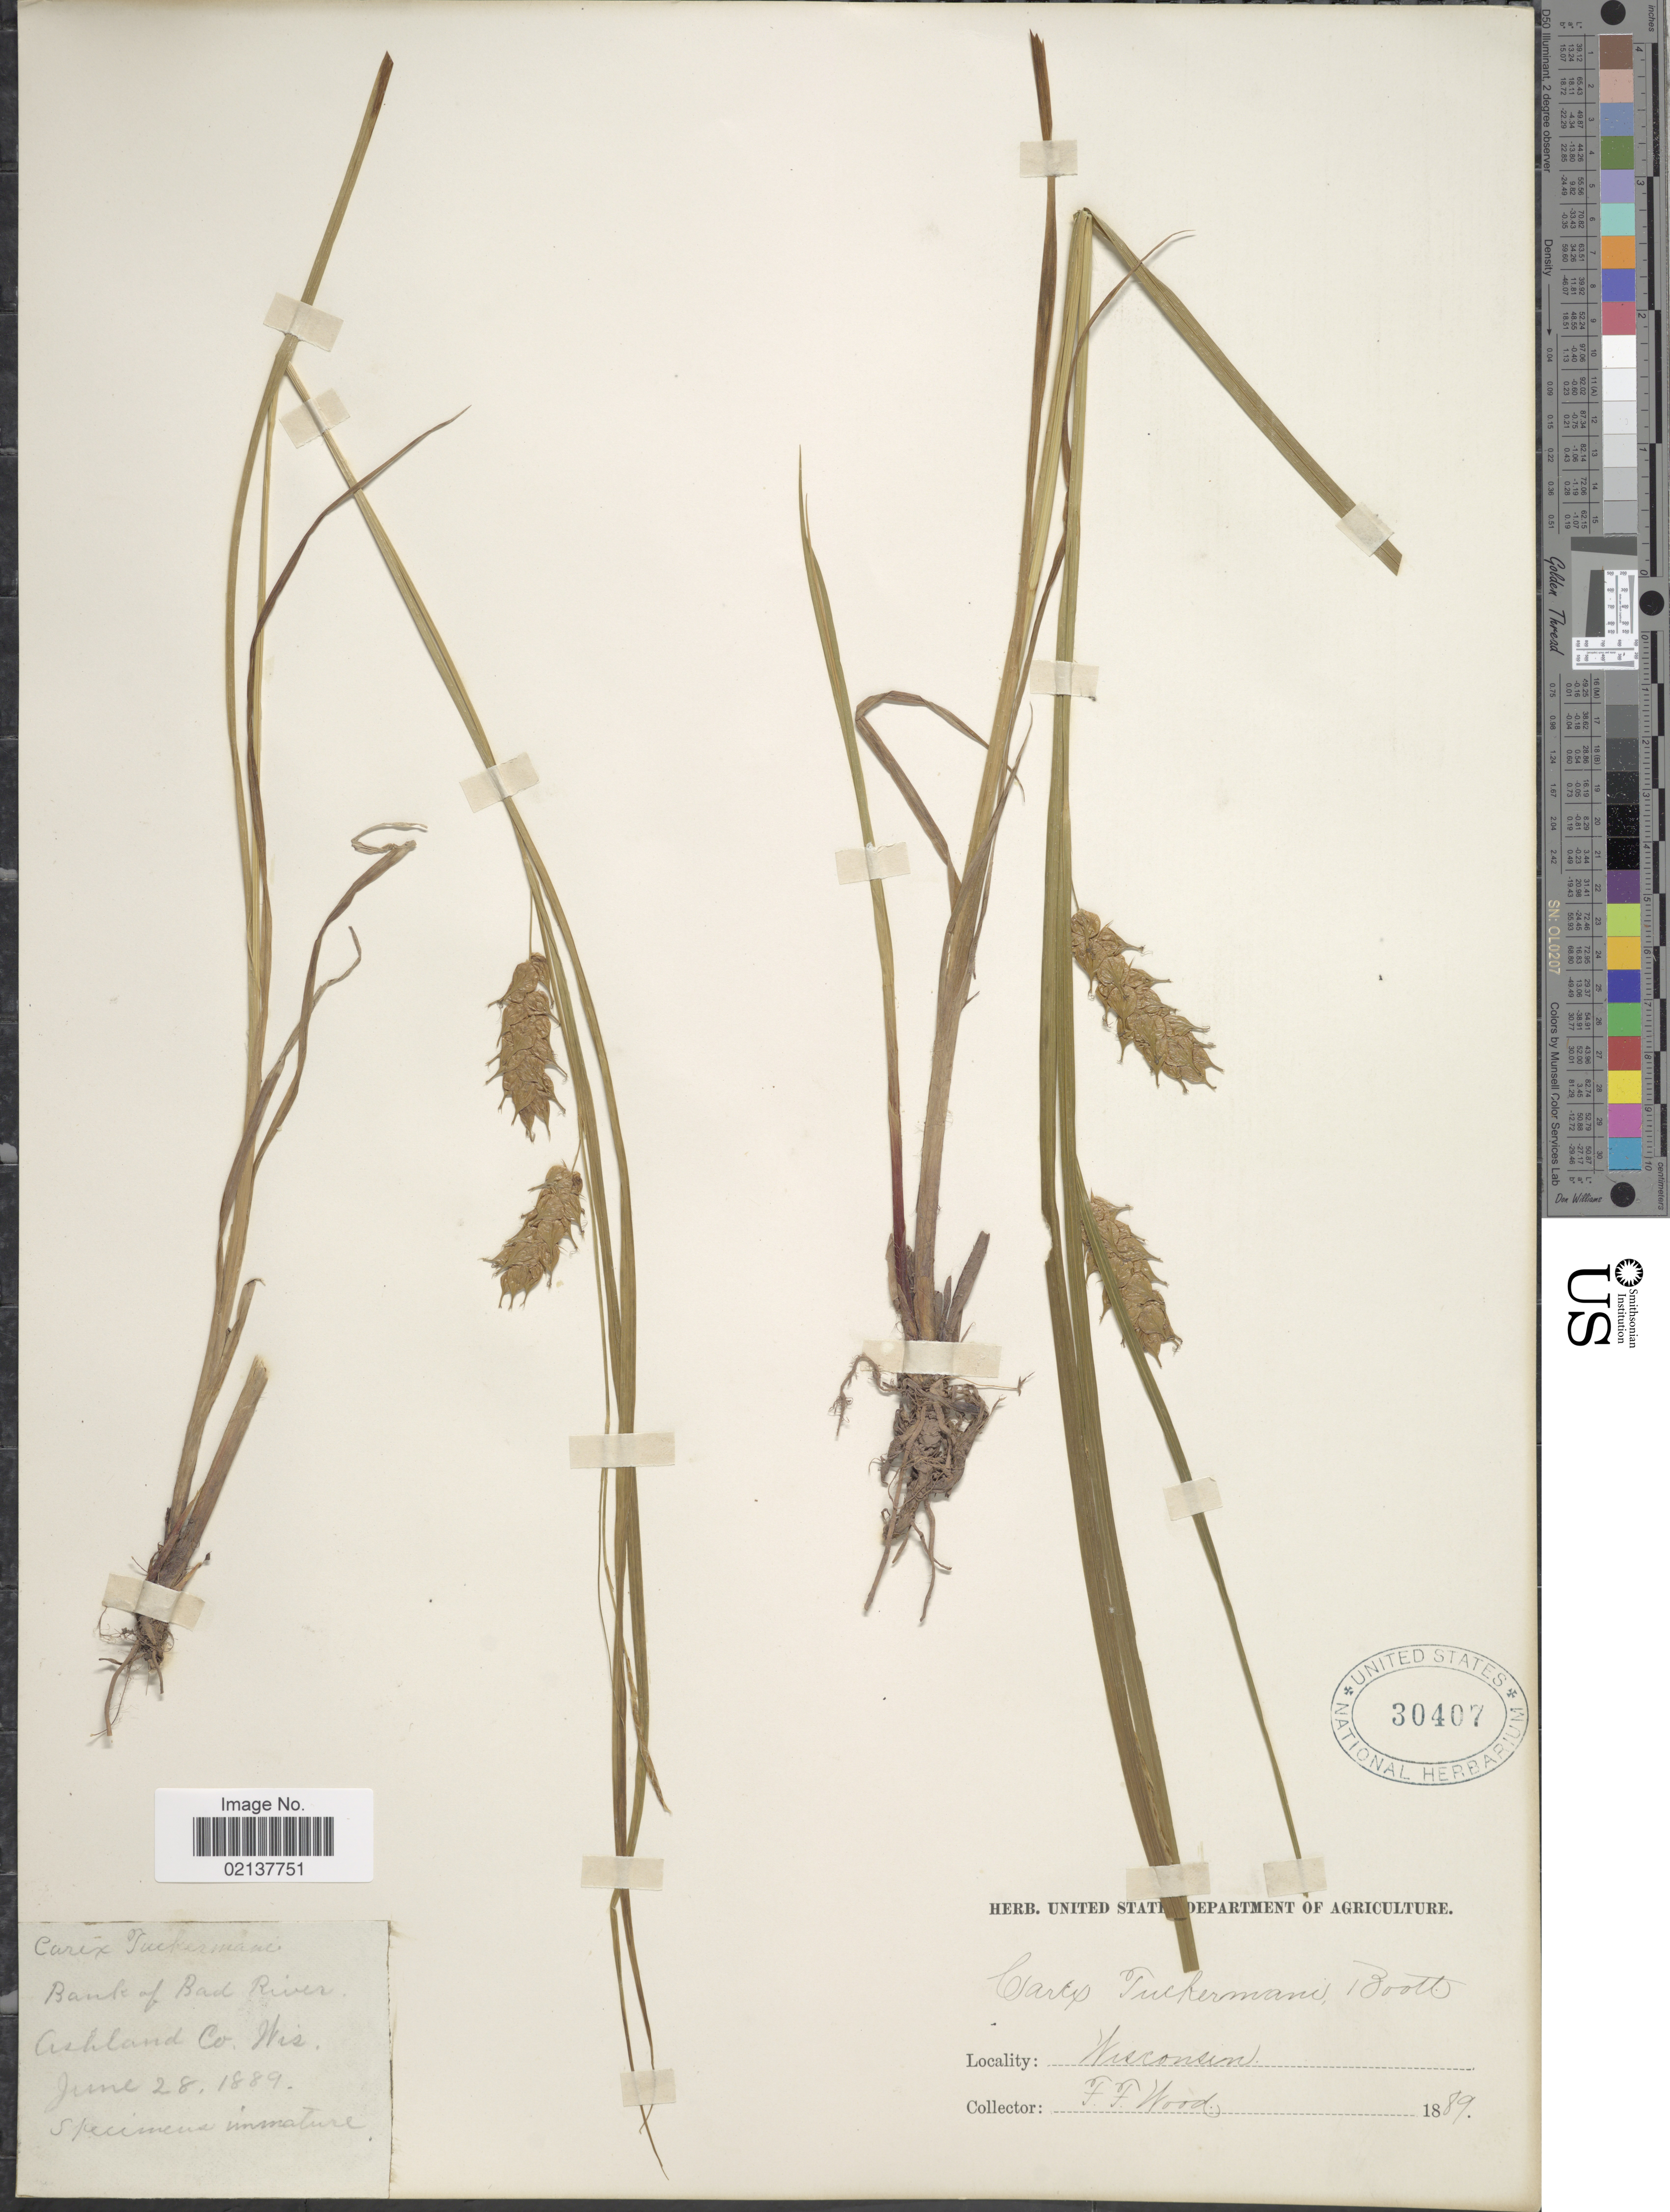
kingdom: Plantae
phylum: Tracheophyta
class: Liliopsida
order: Poales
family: Cyperaceae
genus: Carex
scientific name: Carex tuckermanii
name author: Boott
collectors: F. Wood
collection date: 1889-06-28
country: United States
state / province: Wisconsin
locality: Bank of Bad River Ashland Co.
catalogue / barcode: US 30407